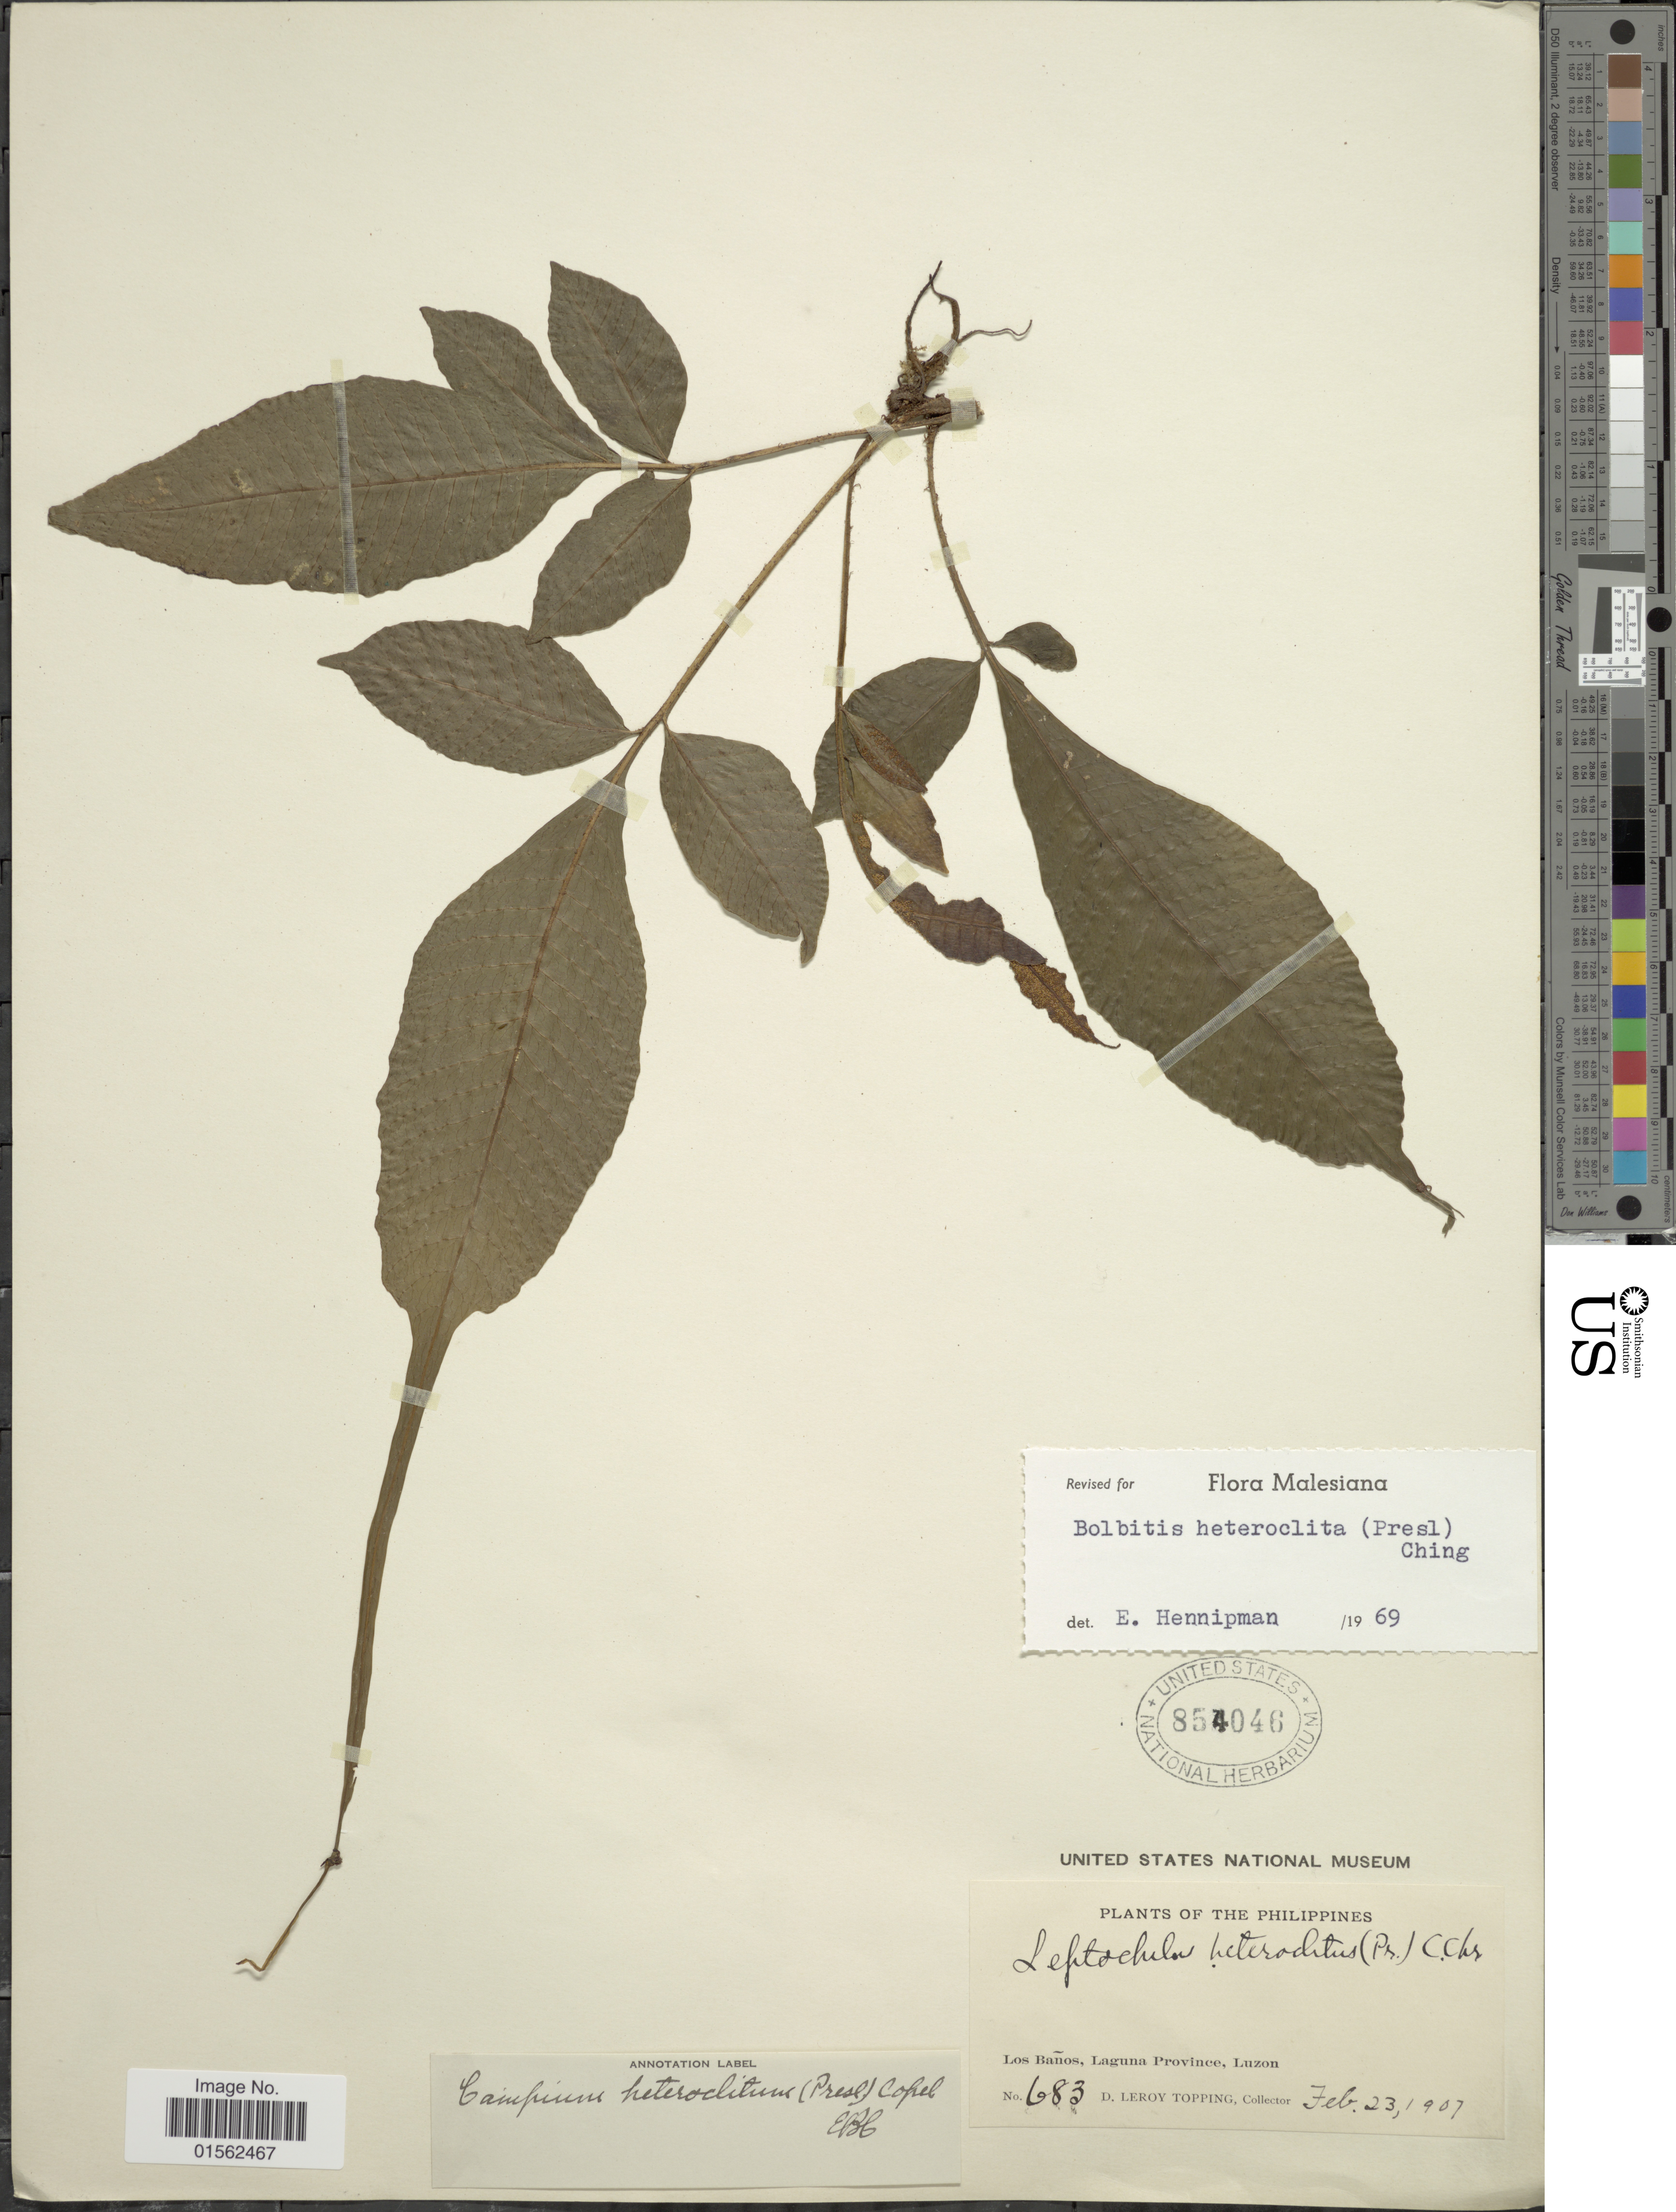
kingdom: Plantae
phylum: Tracheophyta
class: Polypodiopsida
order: Polypodiales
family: Dryopteridaceae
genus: Bolbitis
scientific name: Bolbitis heteroclita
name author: (C. Presl) Ching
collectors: D. L. Topping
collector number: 683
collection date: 1907-02-23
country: Philippines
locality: Philippines, Los Baños, Laguna Province, Luzon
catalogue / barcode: US 854046